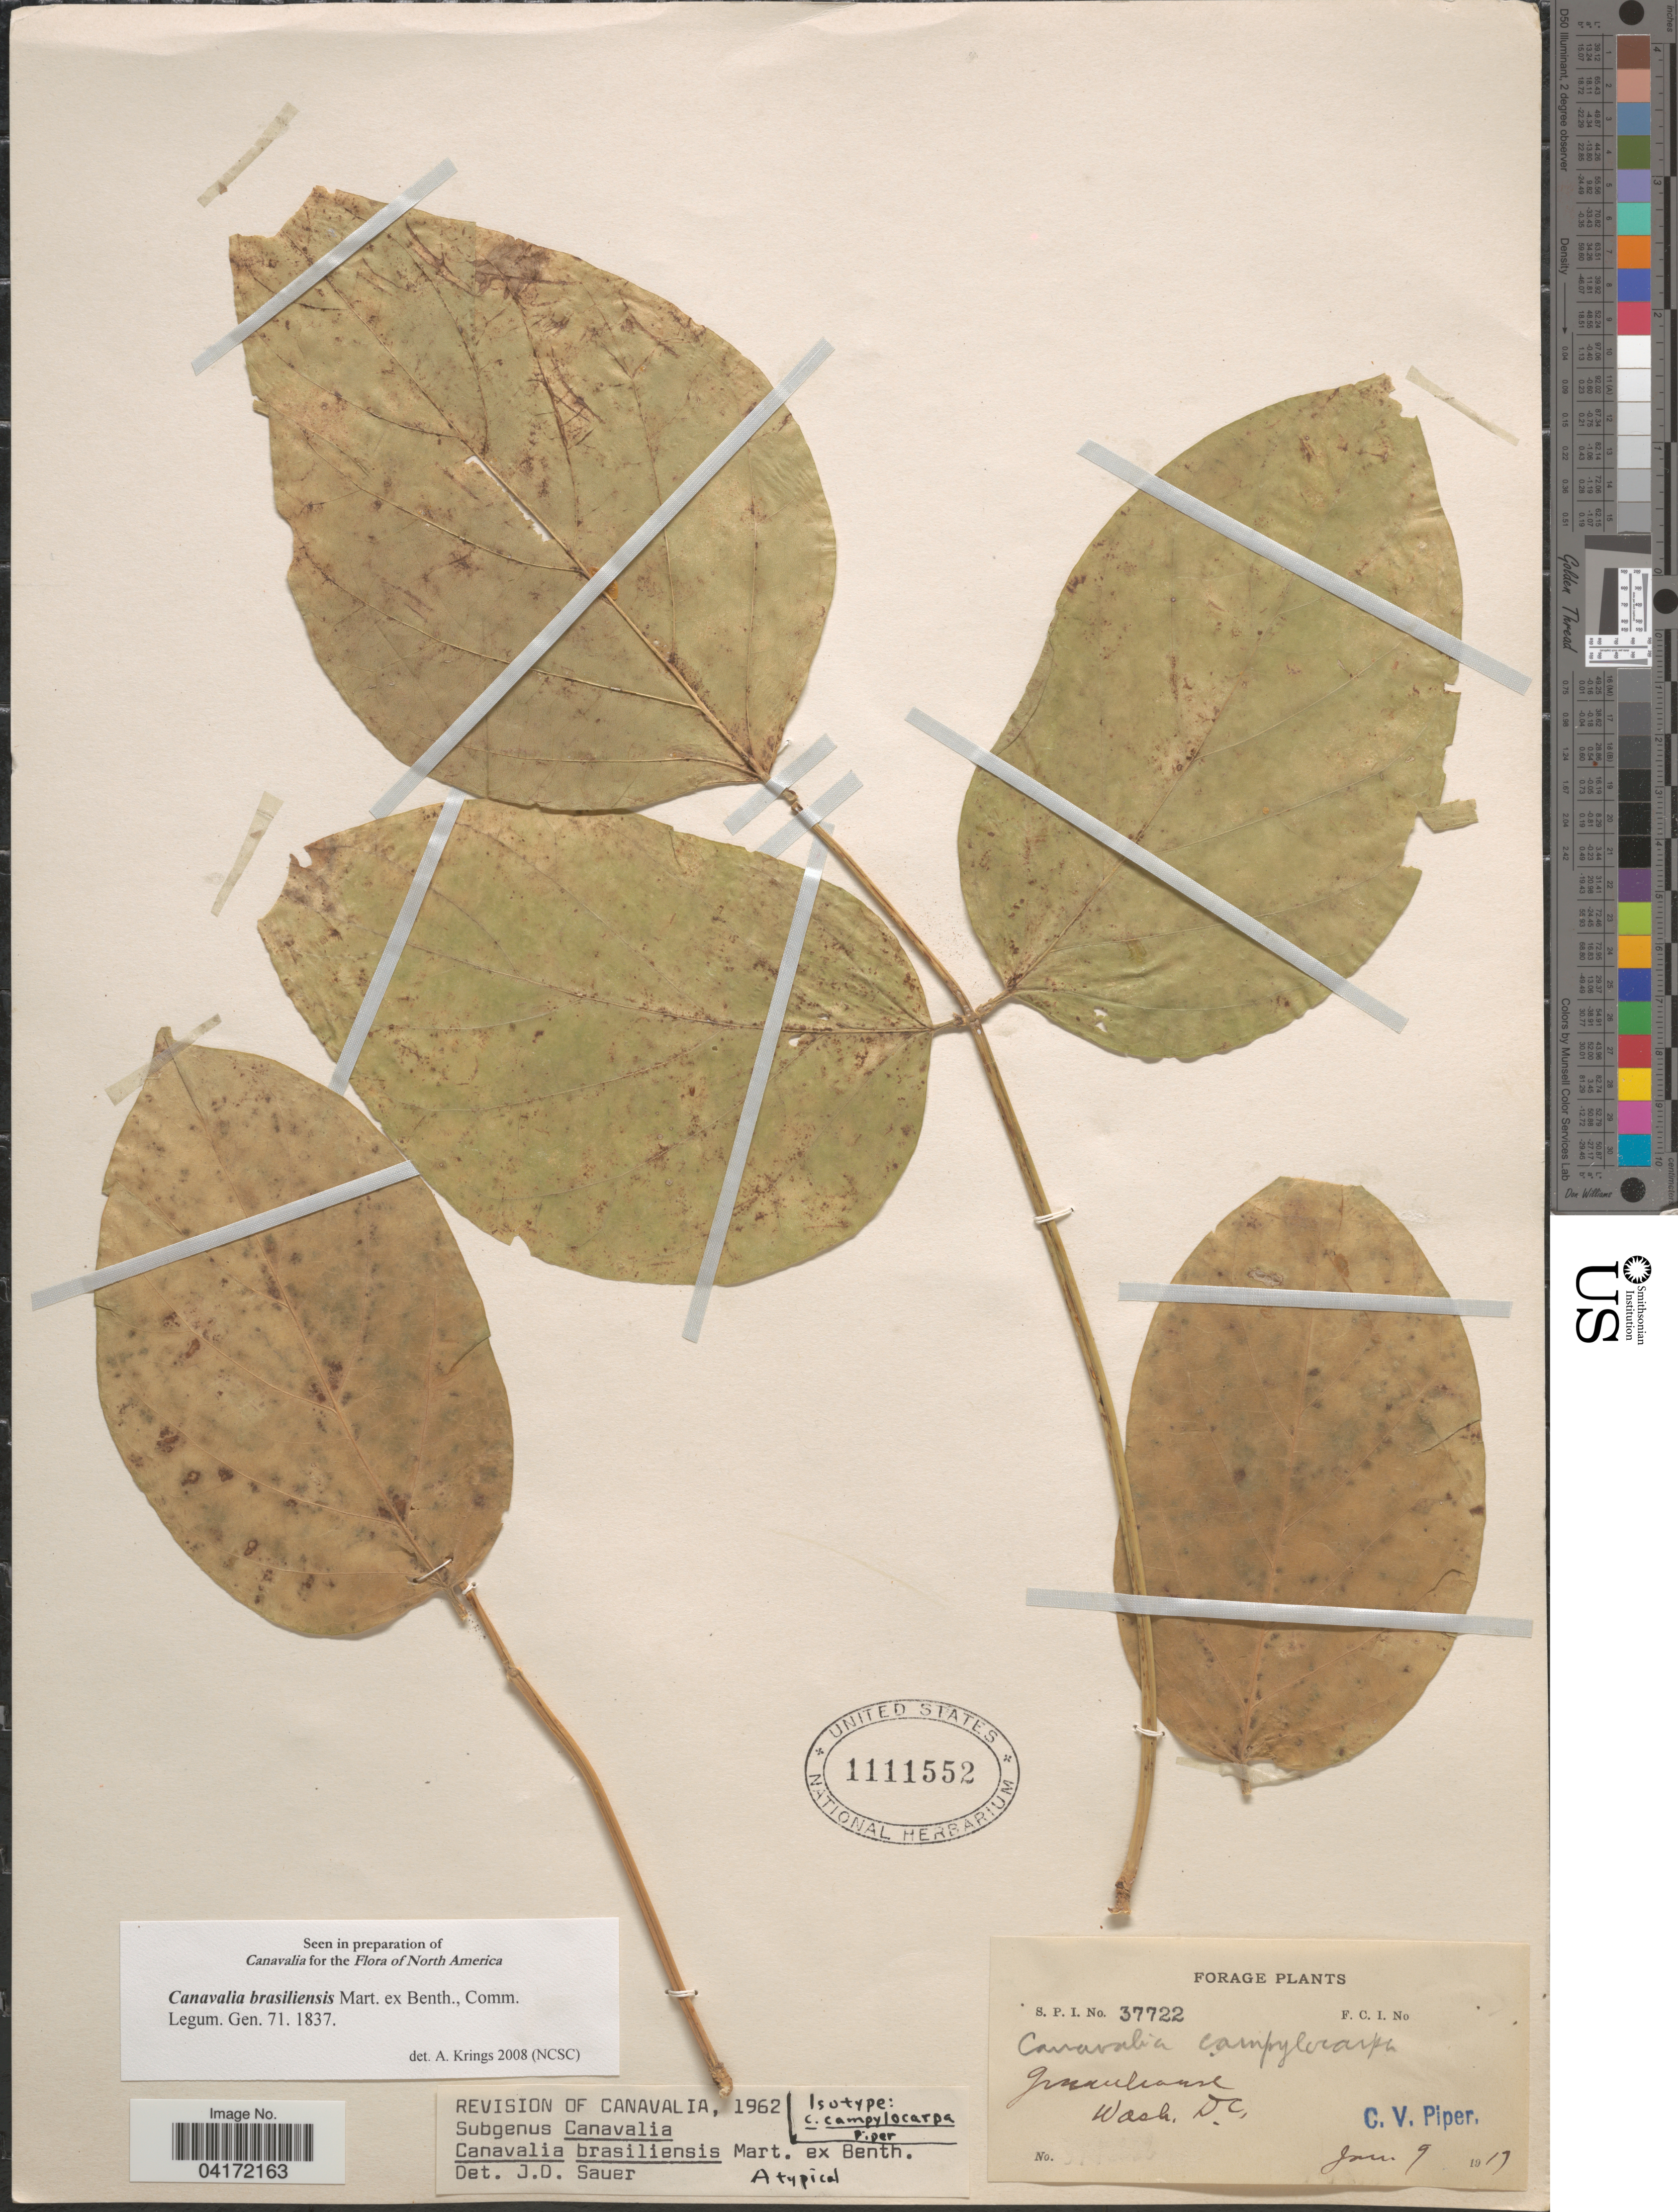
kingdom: Plantae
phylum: Tracheophyta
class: Magnoliopsida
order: Fabales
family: Fabaceae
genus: Canavalia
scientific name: Canavalia brasiliensis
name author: Mart. ex Benth.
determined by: Krings, A.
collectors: C. V. Piper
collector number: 37722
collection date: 1917-01-09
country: United States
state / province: District of Columbia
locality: Forage. Greenhouse Wash.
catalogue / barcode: US 1111542